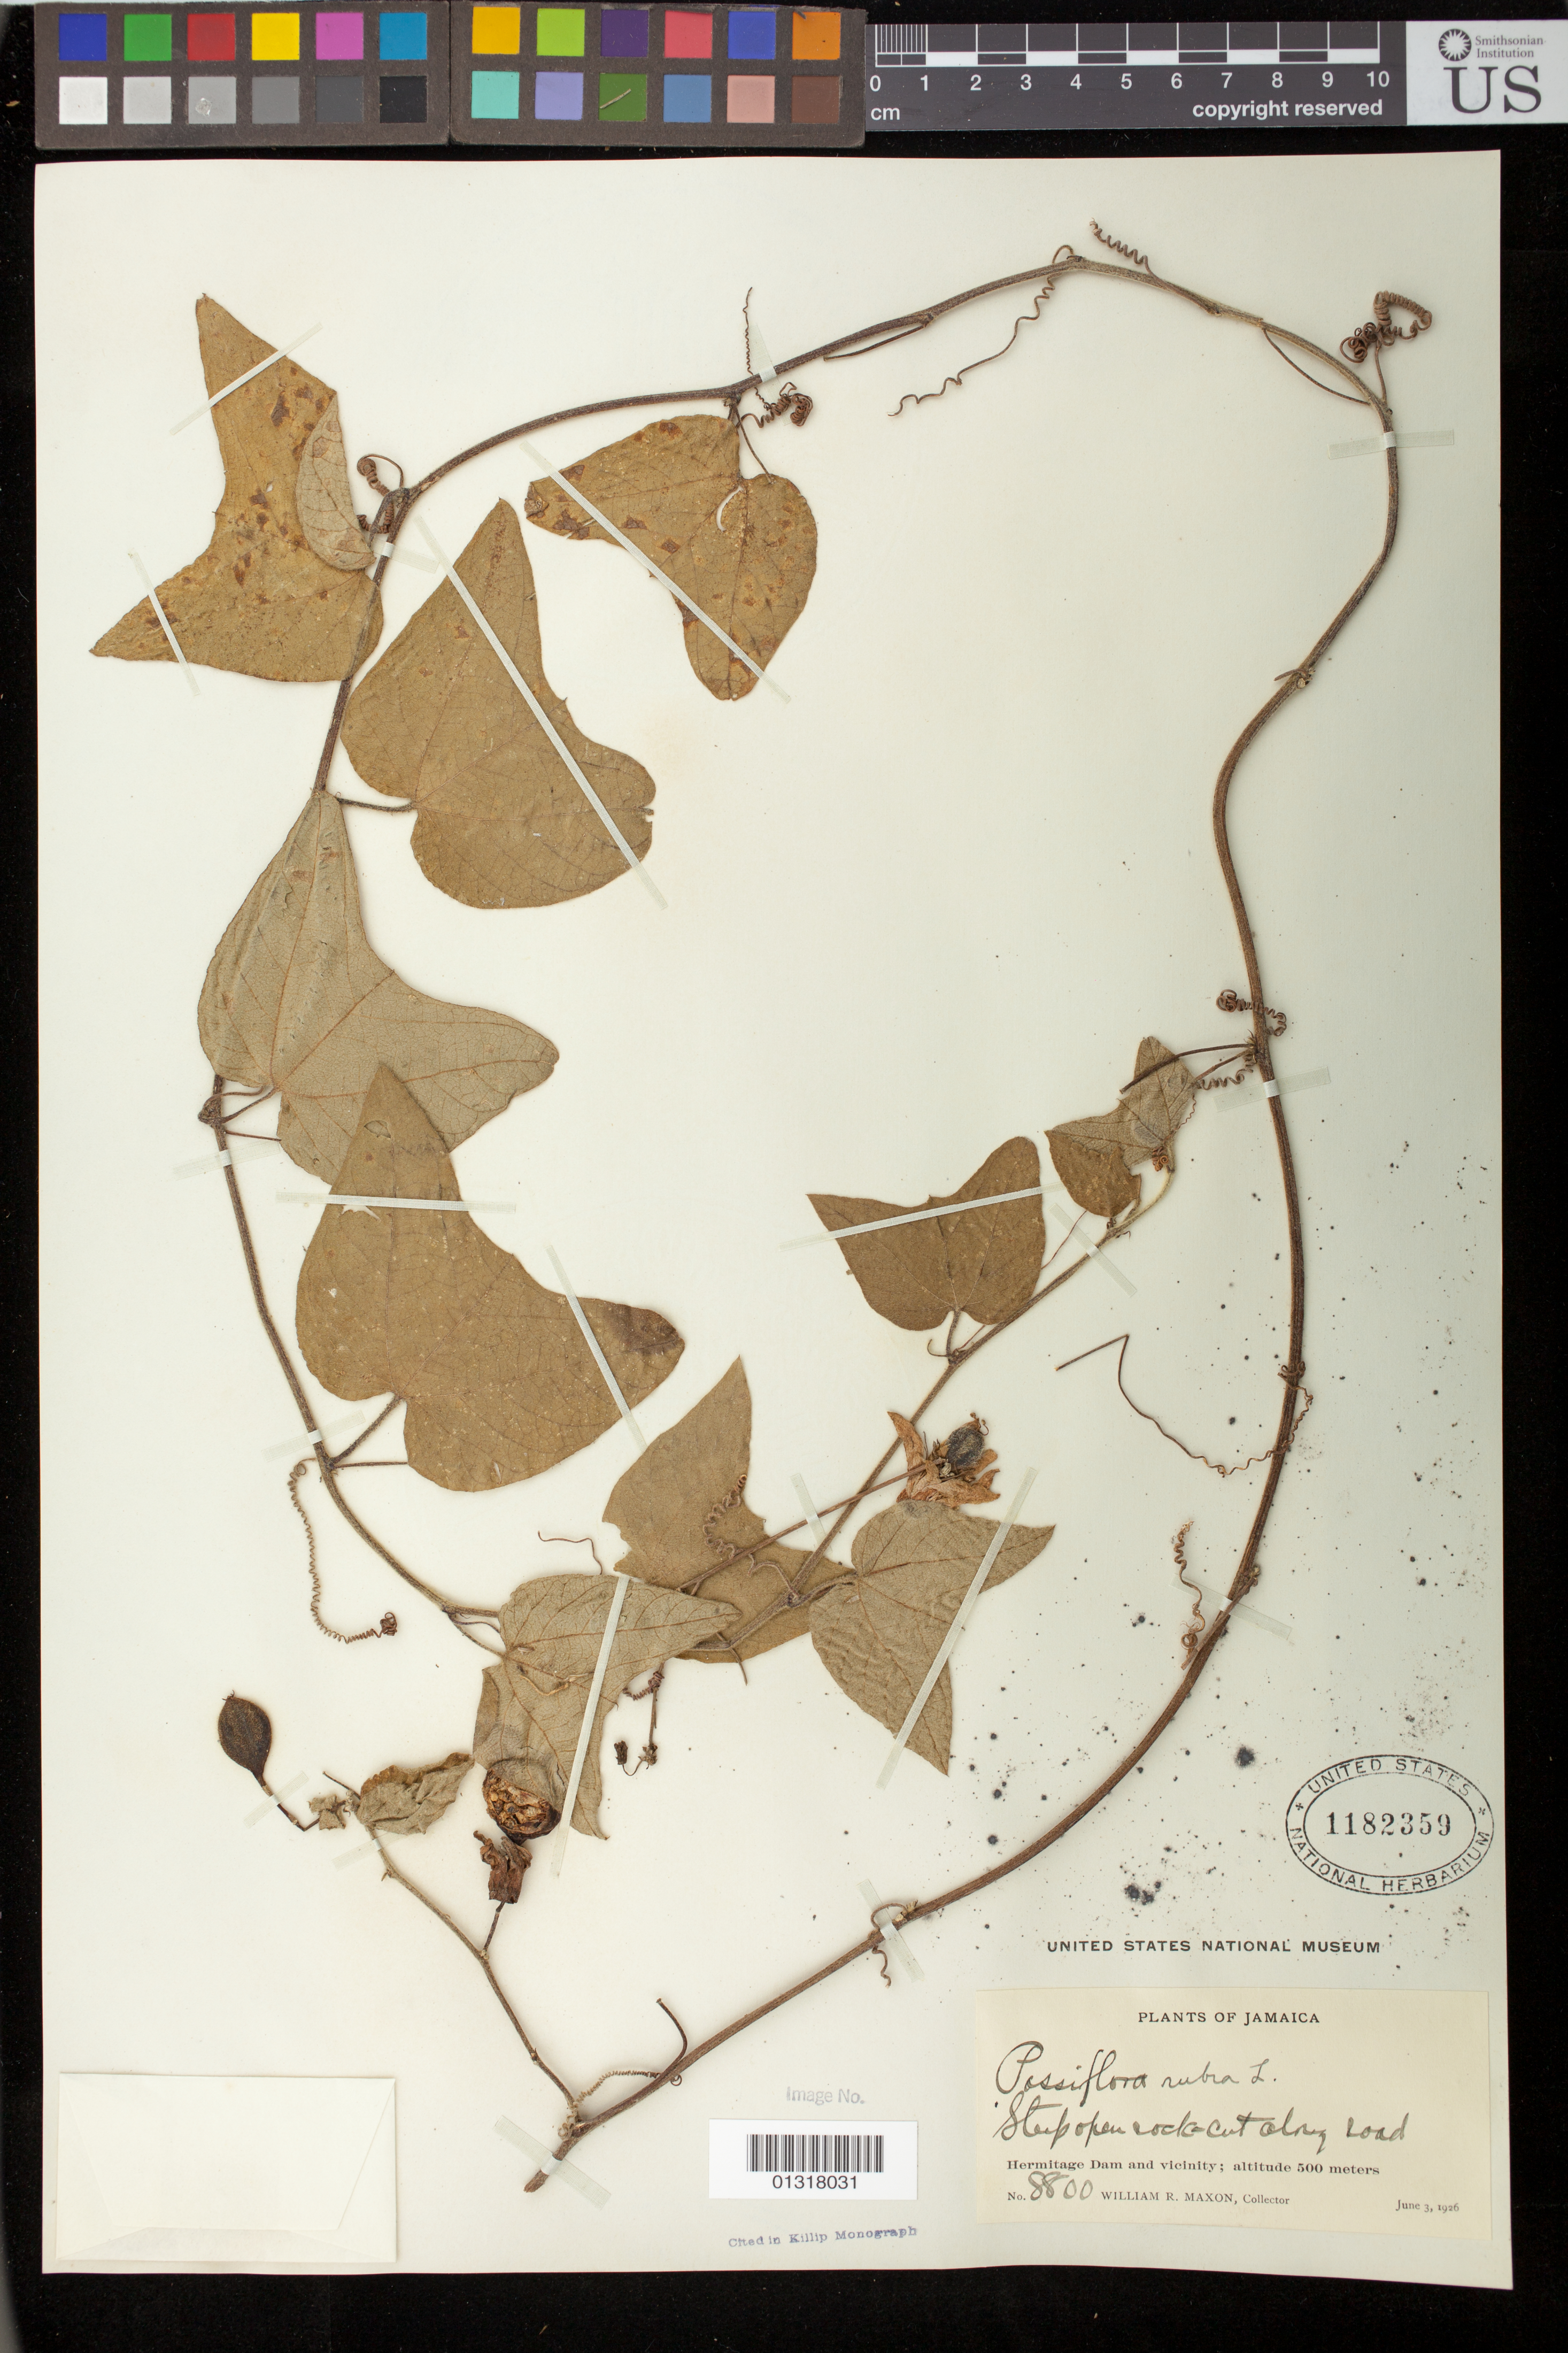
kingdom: Plantae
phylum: Tracheophyta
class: Magnoliopsida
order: Malpighiales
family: Passifloraceae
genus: Passiflora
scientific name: Passiflora rubra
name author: L.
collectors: W. R. Maxon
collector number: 8800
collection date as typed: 03 Jun 1926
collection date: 1926-06-03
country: Jamaica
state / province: Saint Andrew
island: Jamaica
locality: Hermitage Dam and vicinity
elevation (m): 500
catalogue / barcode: US 1182359